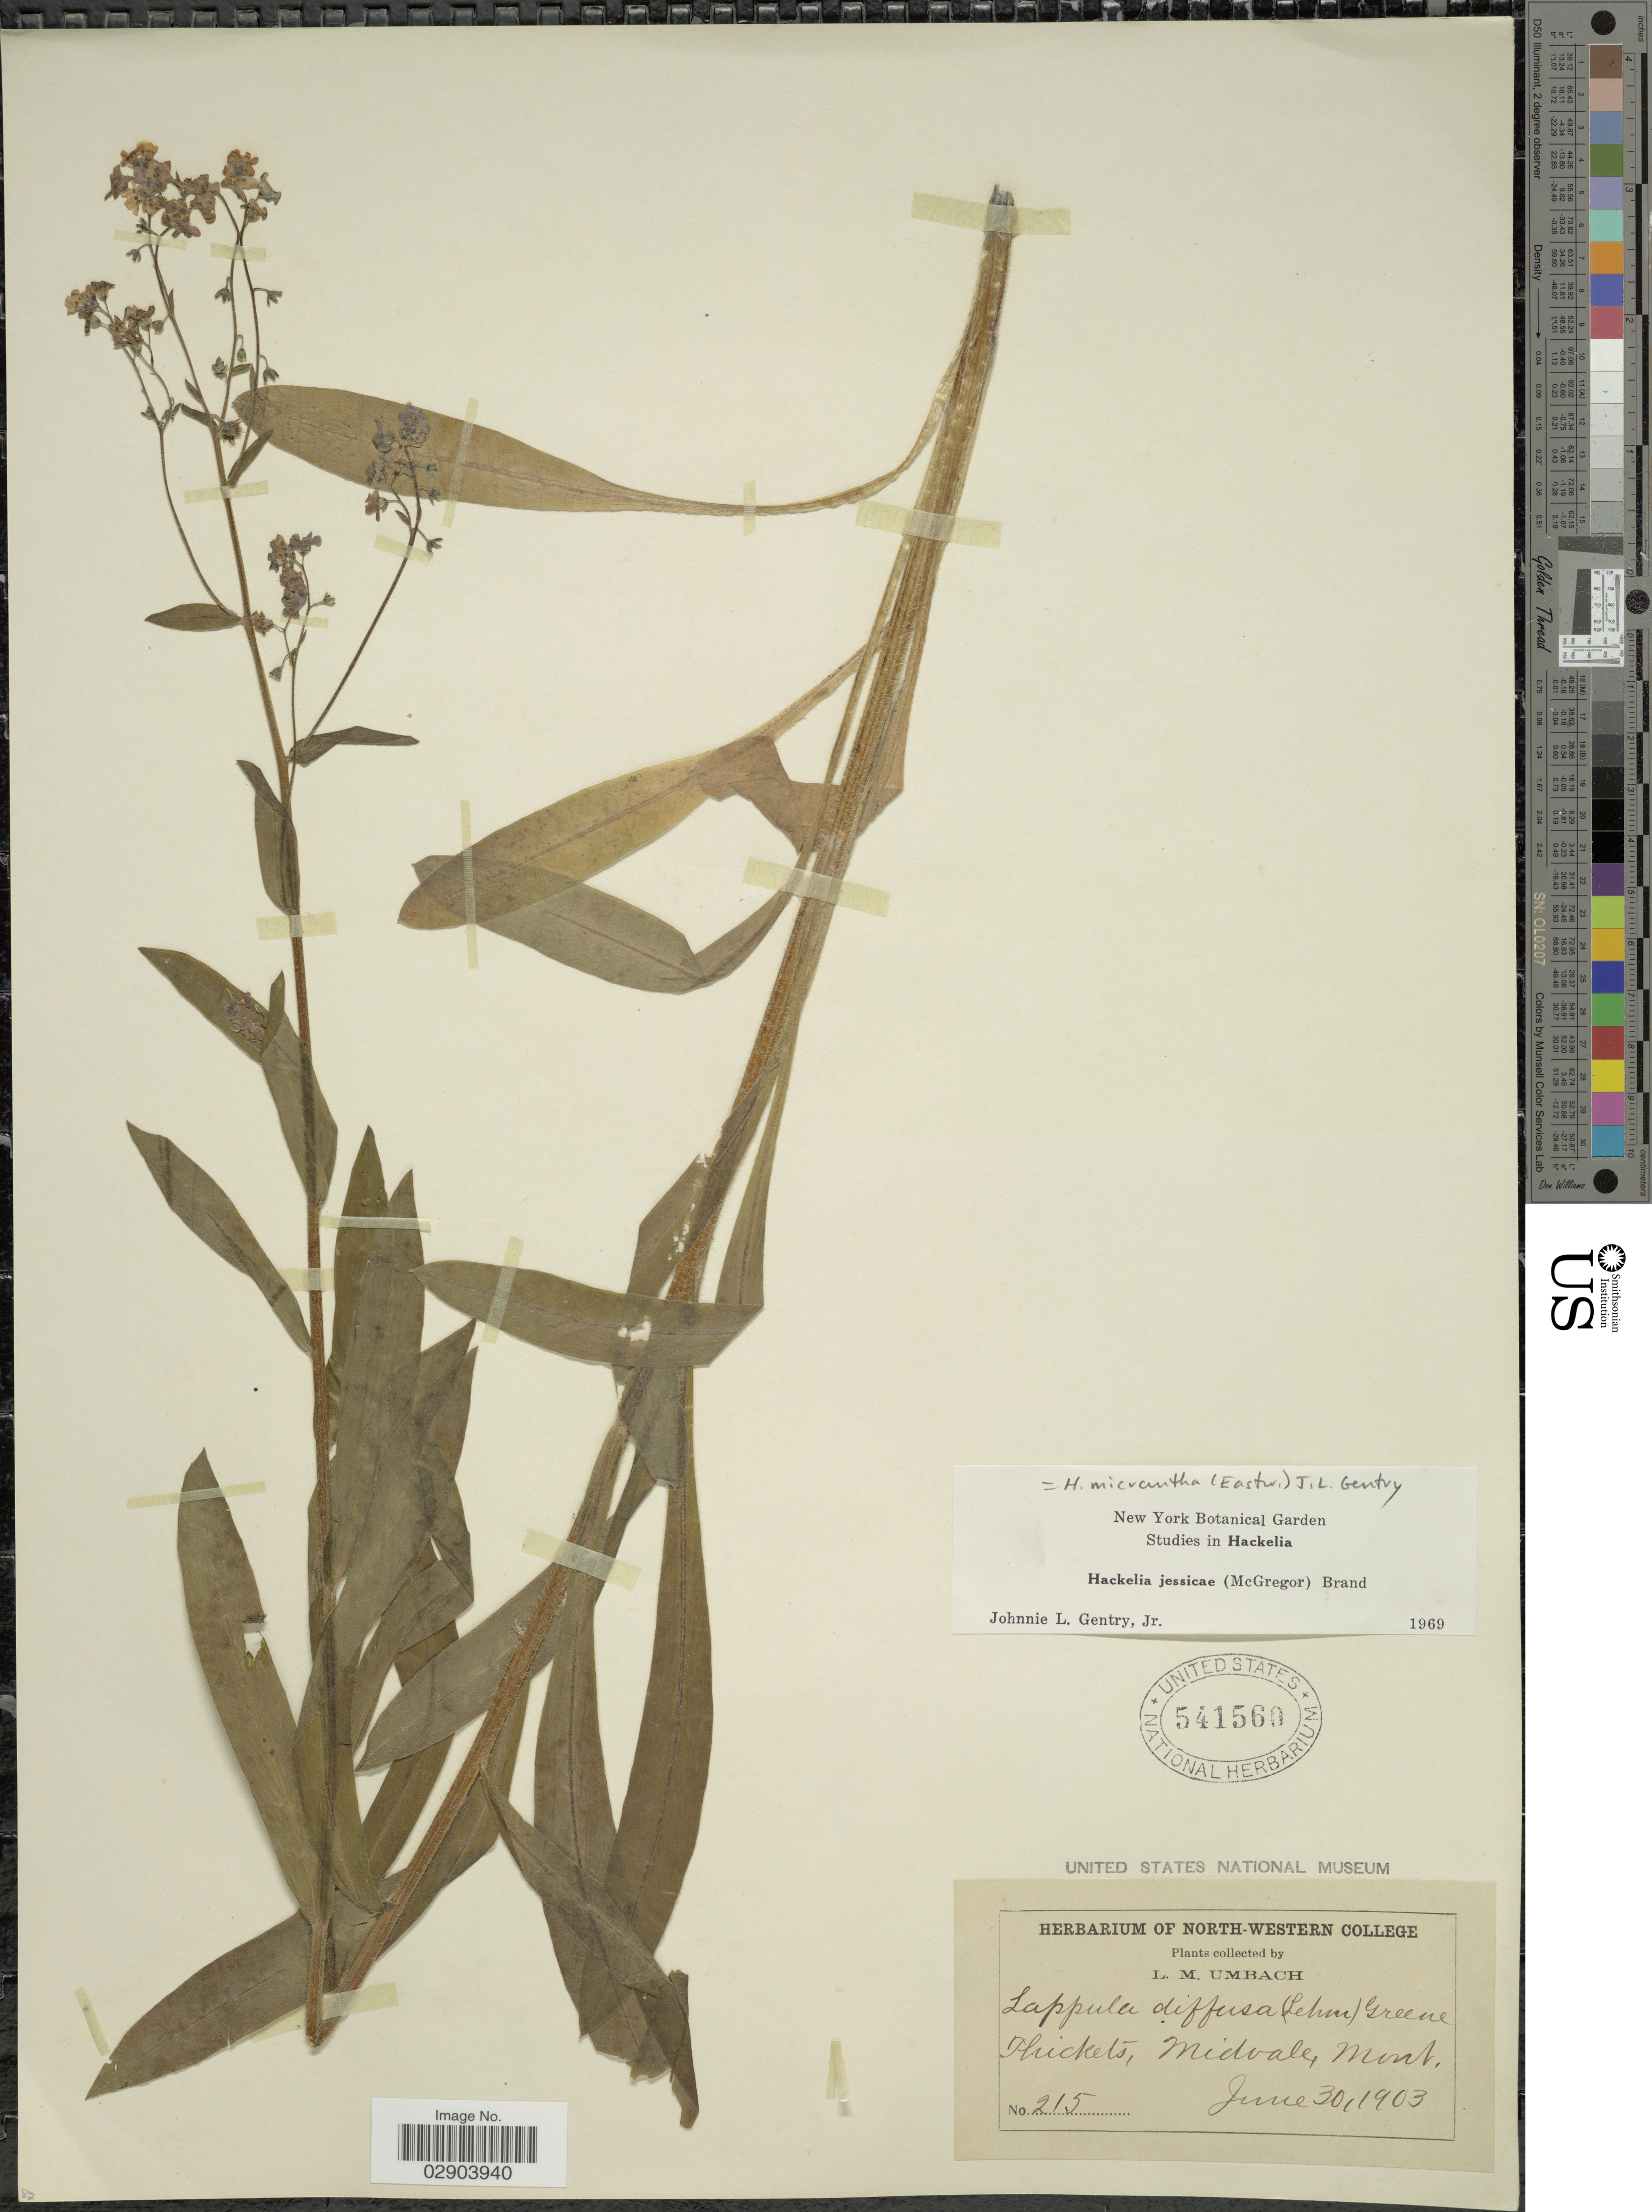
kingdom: Plantae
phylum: Tracheophyta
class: Magnoliopsida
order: Boraginales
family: Boraginaceae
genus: Hackelia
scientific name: Hackelia micrantha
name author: (Eastw.) J.L. Gentry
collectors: L. M. Umbach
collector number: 215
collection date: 1903-06-30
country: United States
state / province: Montana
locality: Midvale.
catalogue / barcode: US 541560